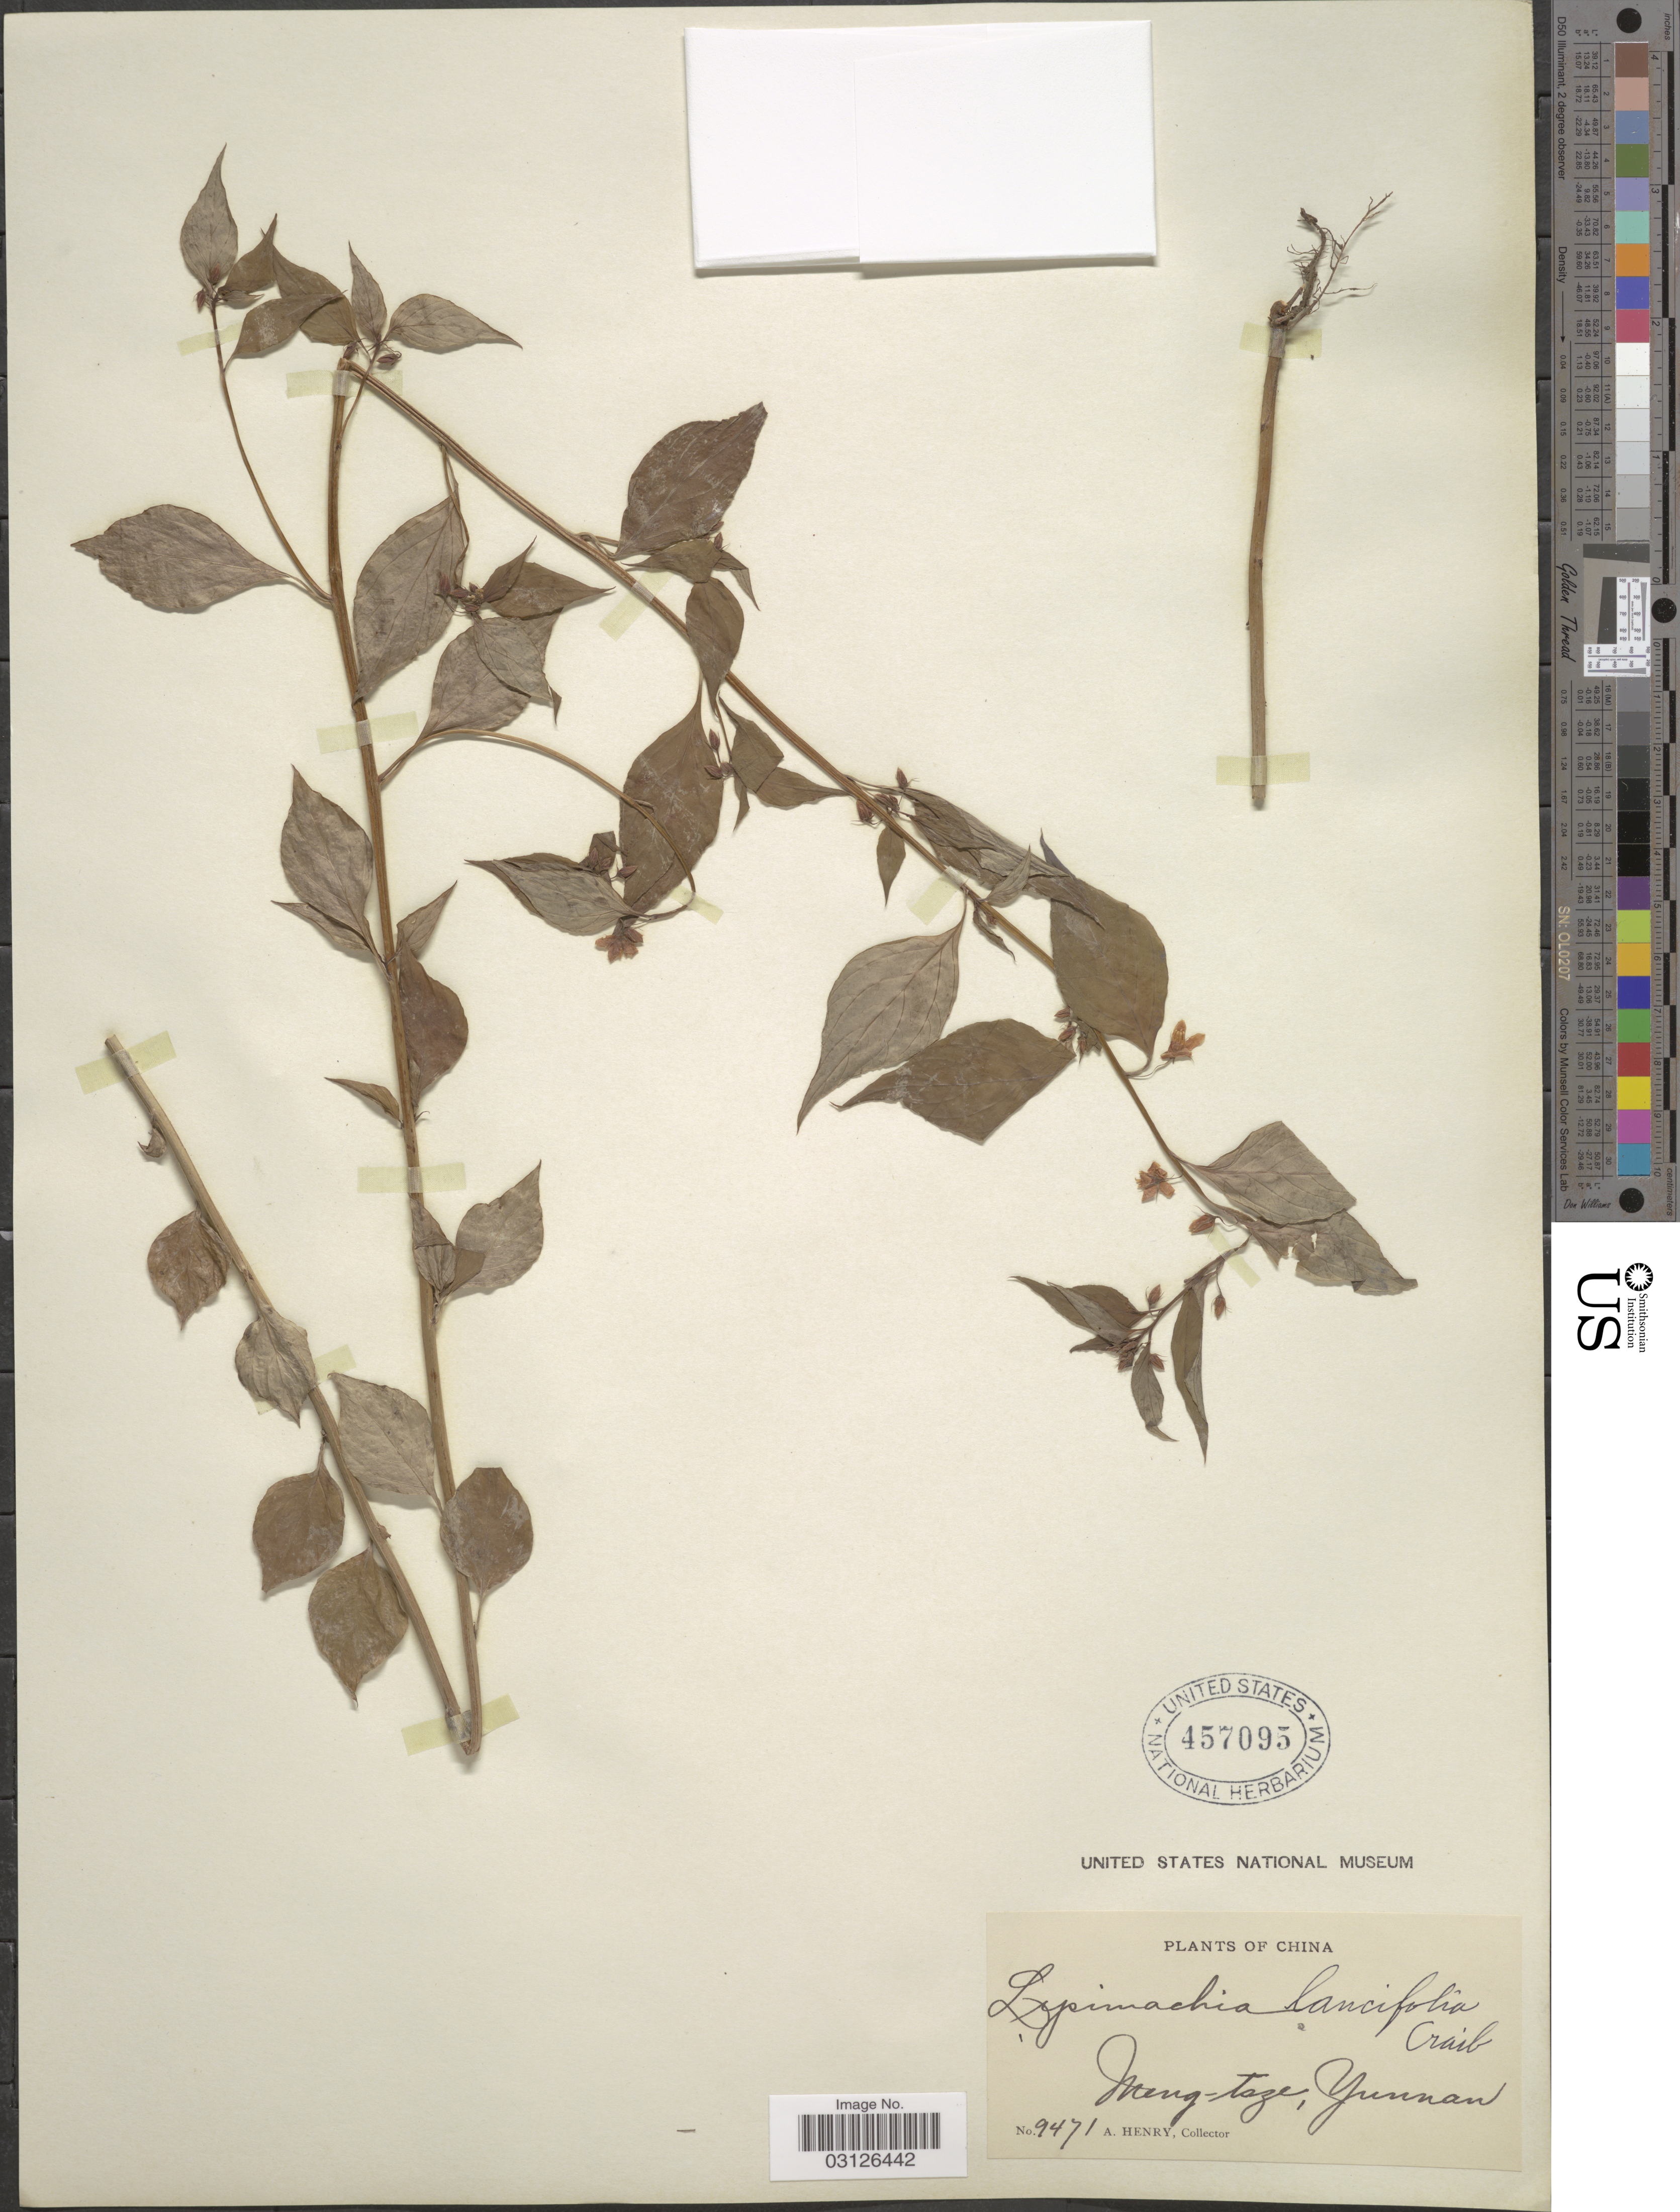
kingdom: Plantae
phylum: Tracheophyta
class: Magnoliopsida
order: Ericales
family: Primulaceae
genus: Lysimachia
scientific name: Lysimachia lancifolia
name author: Craib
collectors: A. Henry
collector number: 9471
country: China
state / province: Yunnan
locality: Meng-tsze.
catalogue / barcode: US 457095